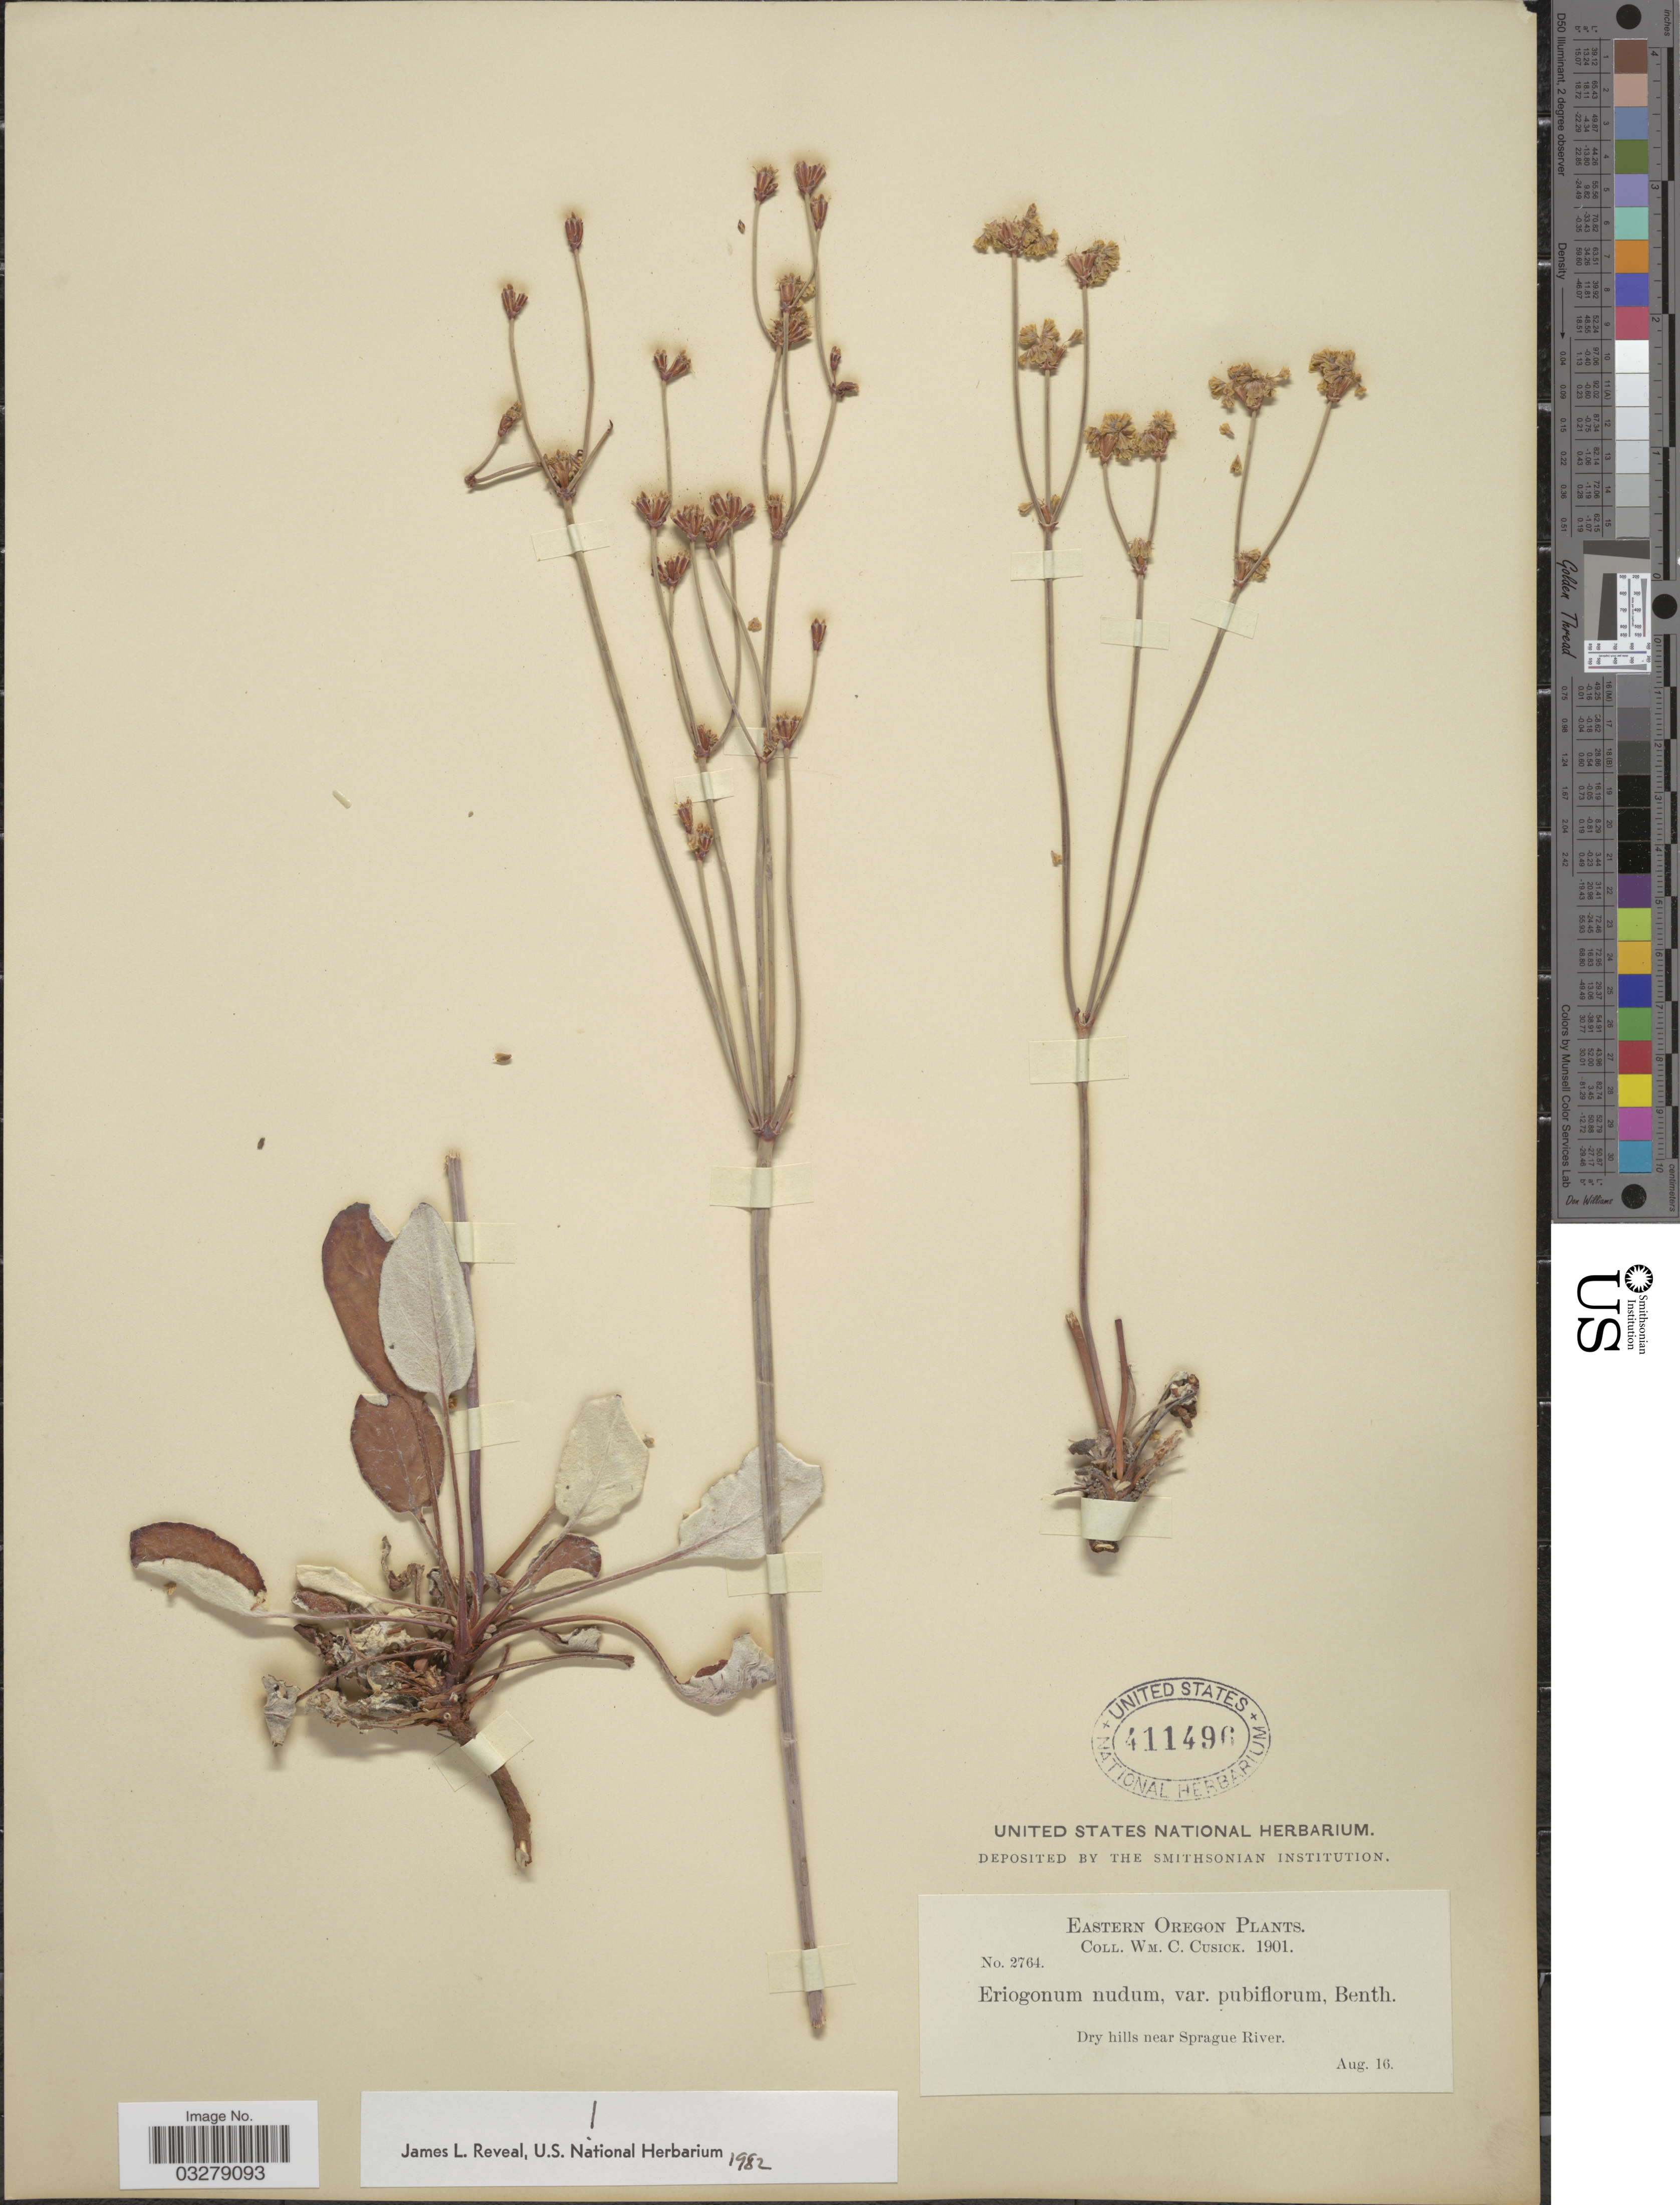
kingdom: Plantae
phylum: Tracheophyta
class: Magnoliopsida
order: Caryophyllales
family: Polygonaceae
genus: Eriogonum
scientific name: Eriogonum nudum var. pubiflorum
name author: Benth. in DC.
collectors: W. C. Cusick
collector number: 2764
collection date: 1901-08-16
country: United States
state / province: Oregon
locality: Eastern Oregon, Dry hills near Sprague River.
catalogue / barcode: US 411496